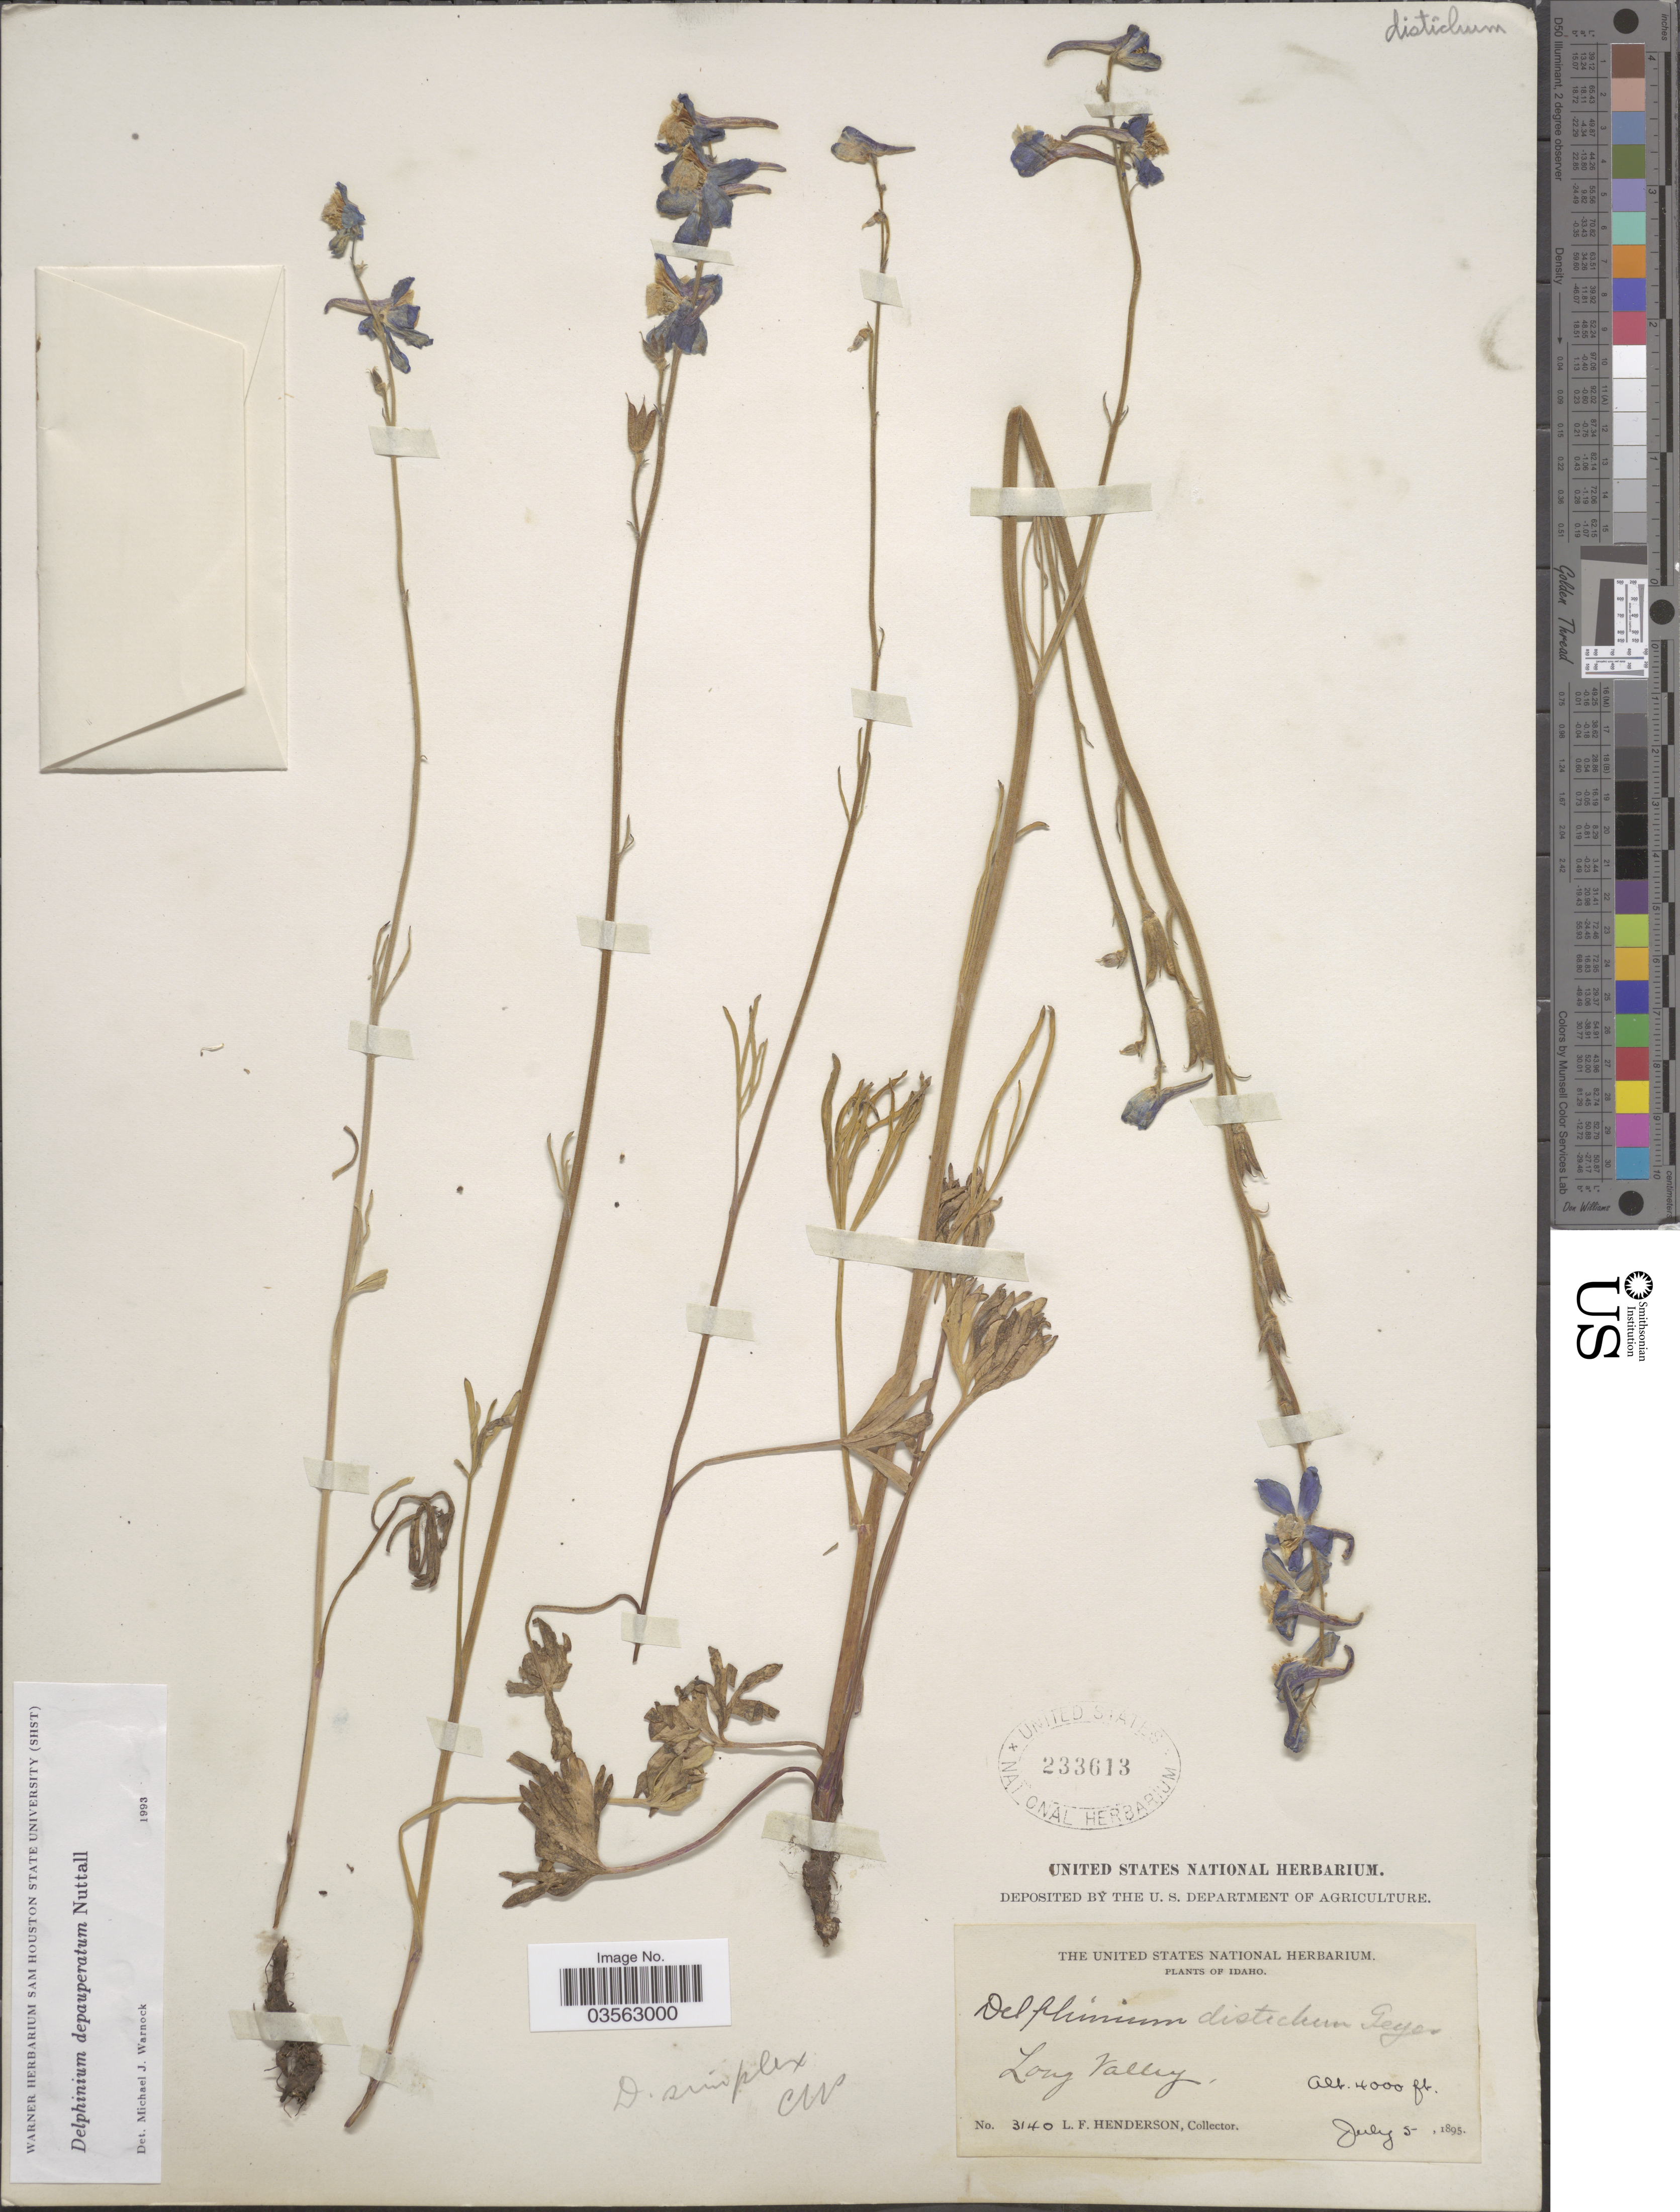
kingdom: Plantae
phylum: Tracheophyta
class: Magnoliopsida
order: Ranunculales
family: Ranunculaceae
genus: Delphinium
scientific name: Delphinium depauperatum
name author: Nutt.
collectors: L. Henderson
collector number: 3140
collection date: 1895-07-05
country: United States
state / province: Idaho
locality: Long Valley.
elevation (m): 1219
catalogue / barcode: US 233613